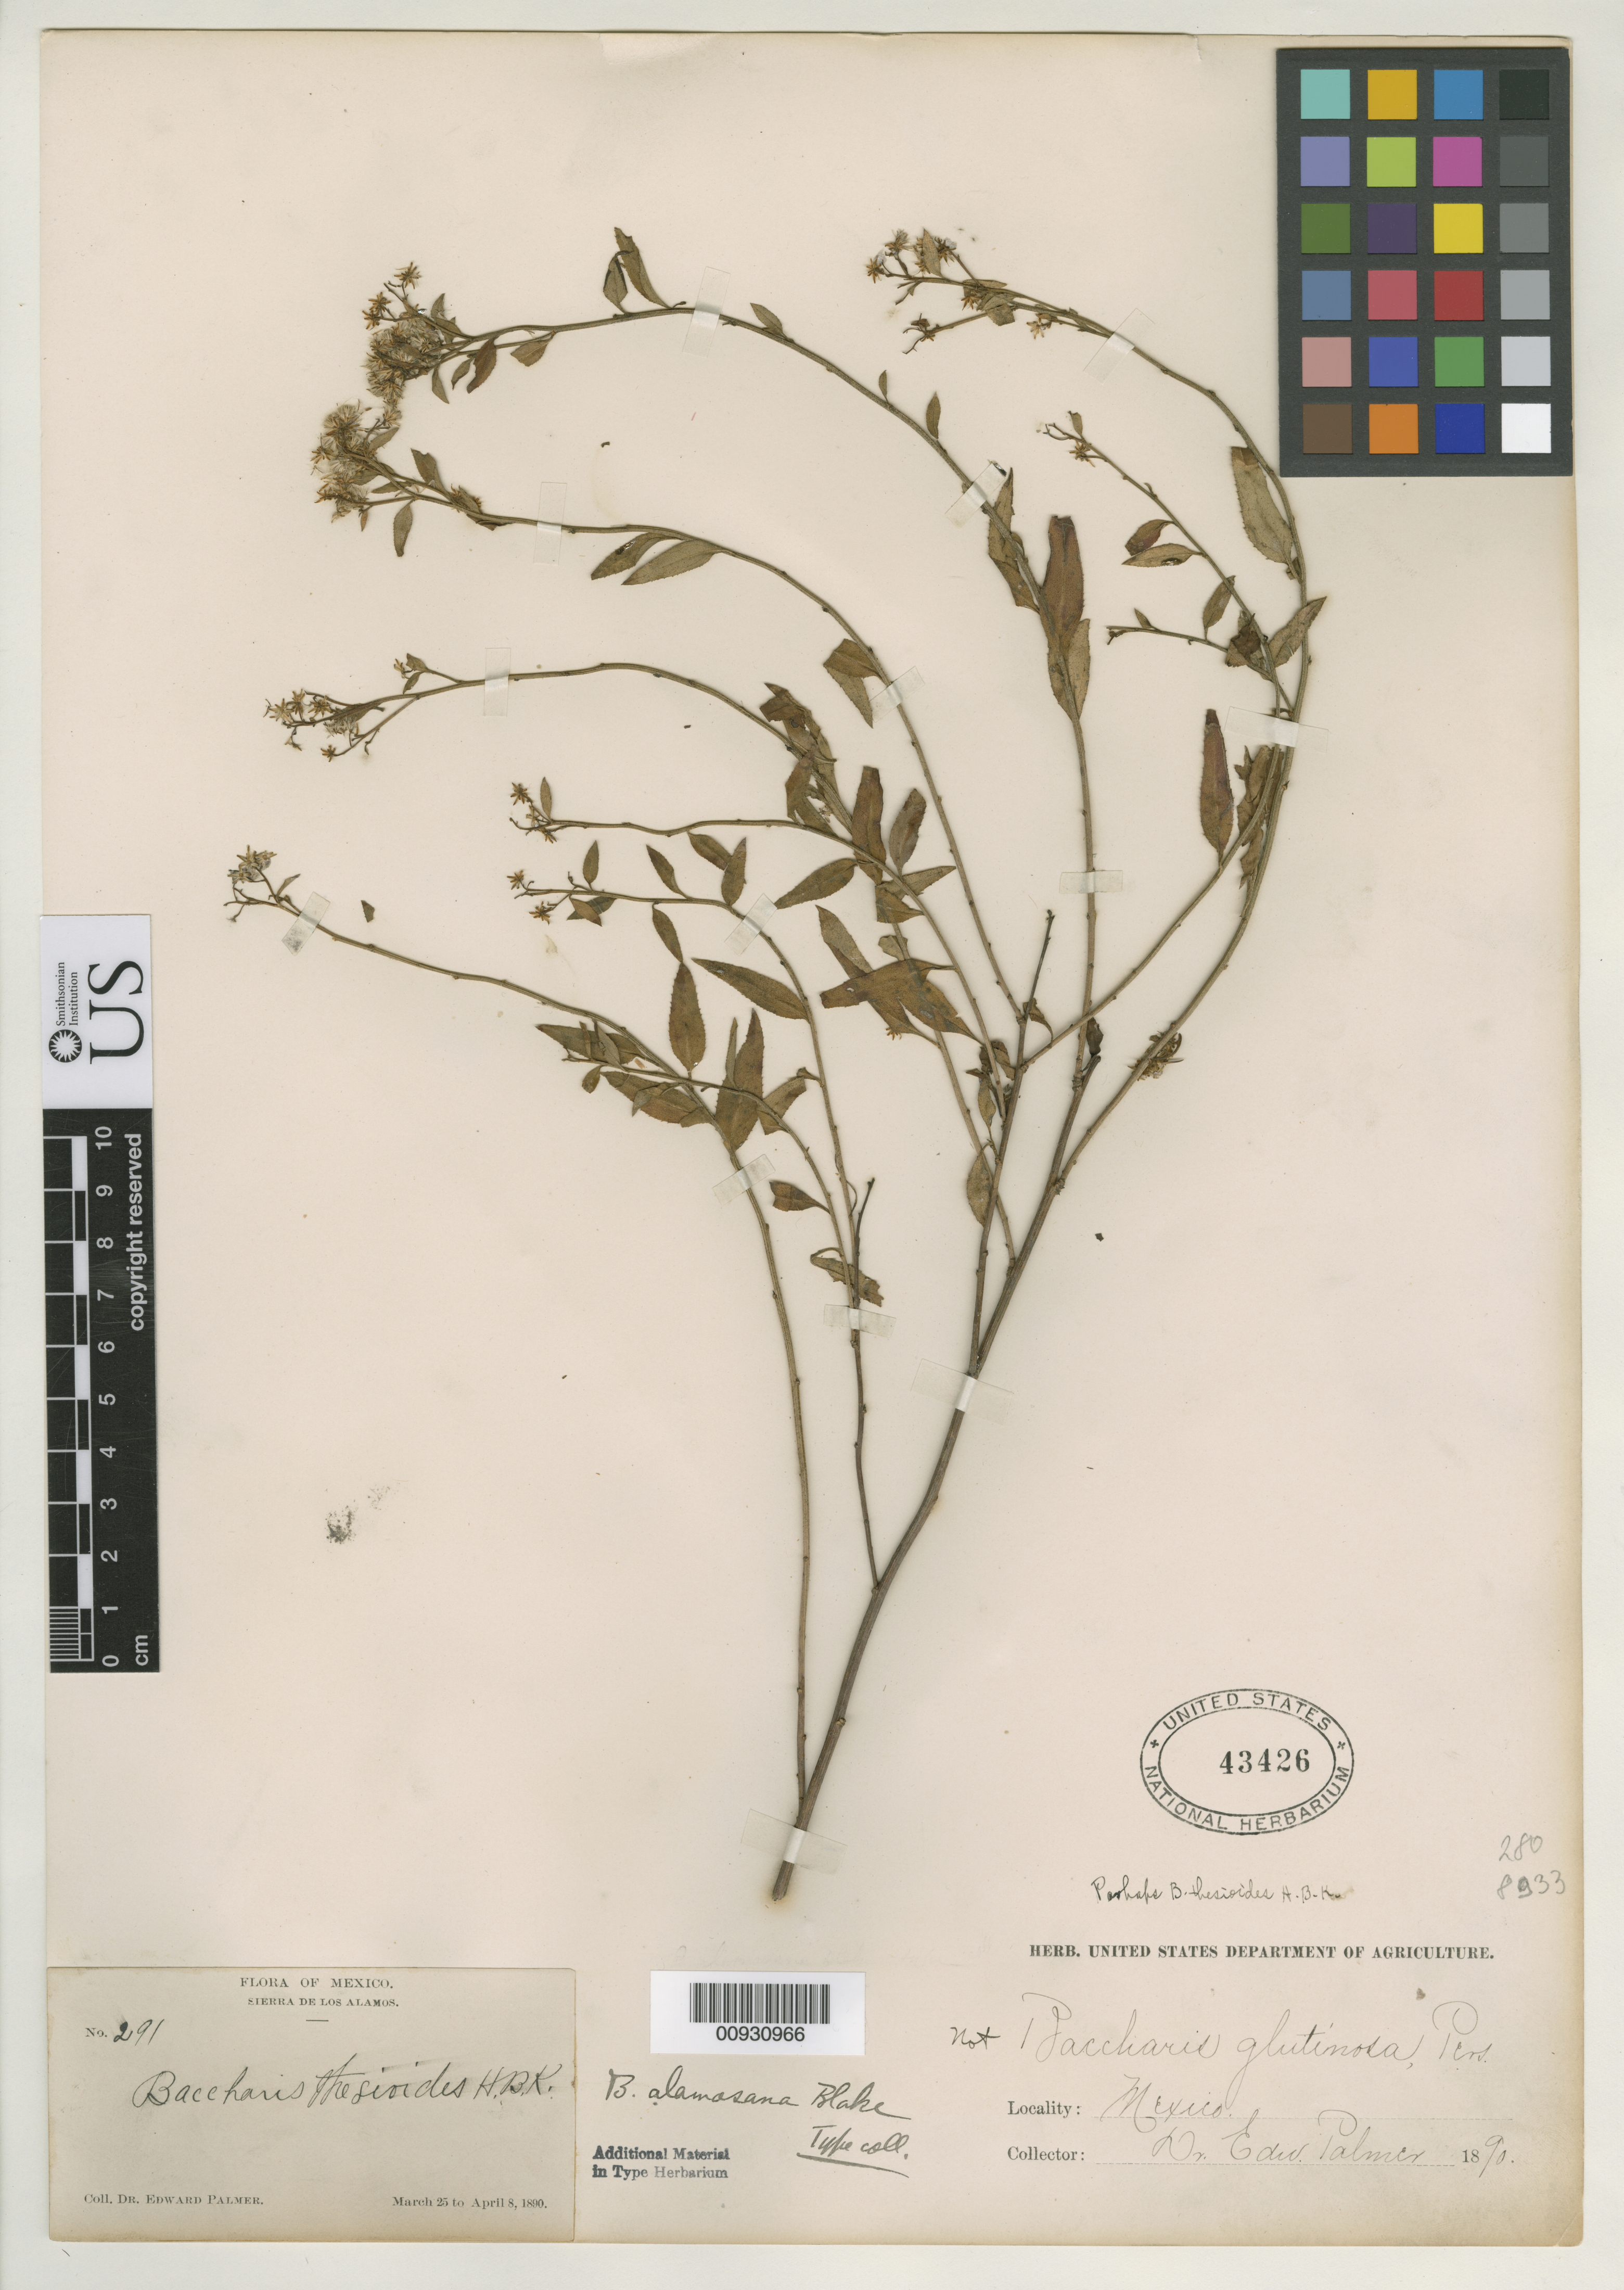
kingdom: Plantae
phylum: Tracheophyta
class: Magnoliopsida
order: Asterales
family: Asteraceae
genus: Baccharis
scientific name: Baccharis alamosana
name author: S.F. Blake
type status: Isotype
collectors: E. Palmer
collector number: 291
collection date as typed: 25 Mar 1890 to 08 Apr 1890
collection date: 1890-03-25/1890-04-08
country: Mexico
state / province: Sonora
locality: Sierra de Los Alamos.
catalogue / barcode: US 43426